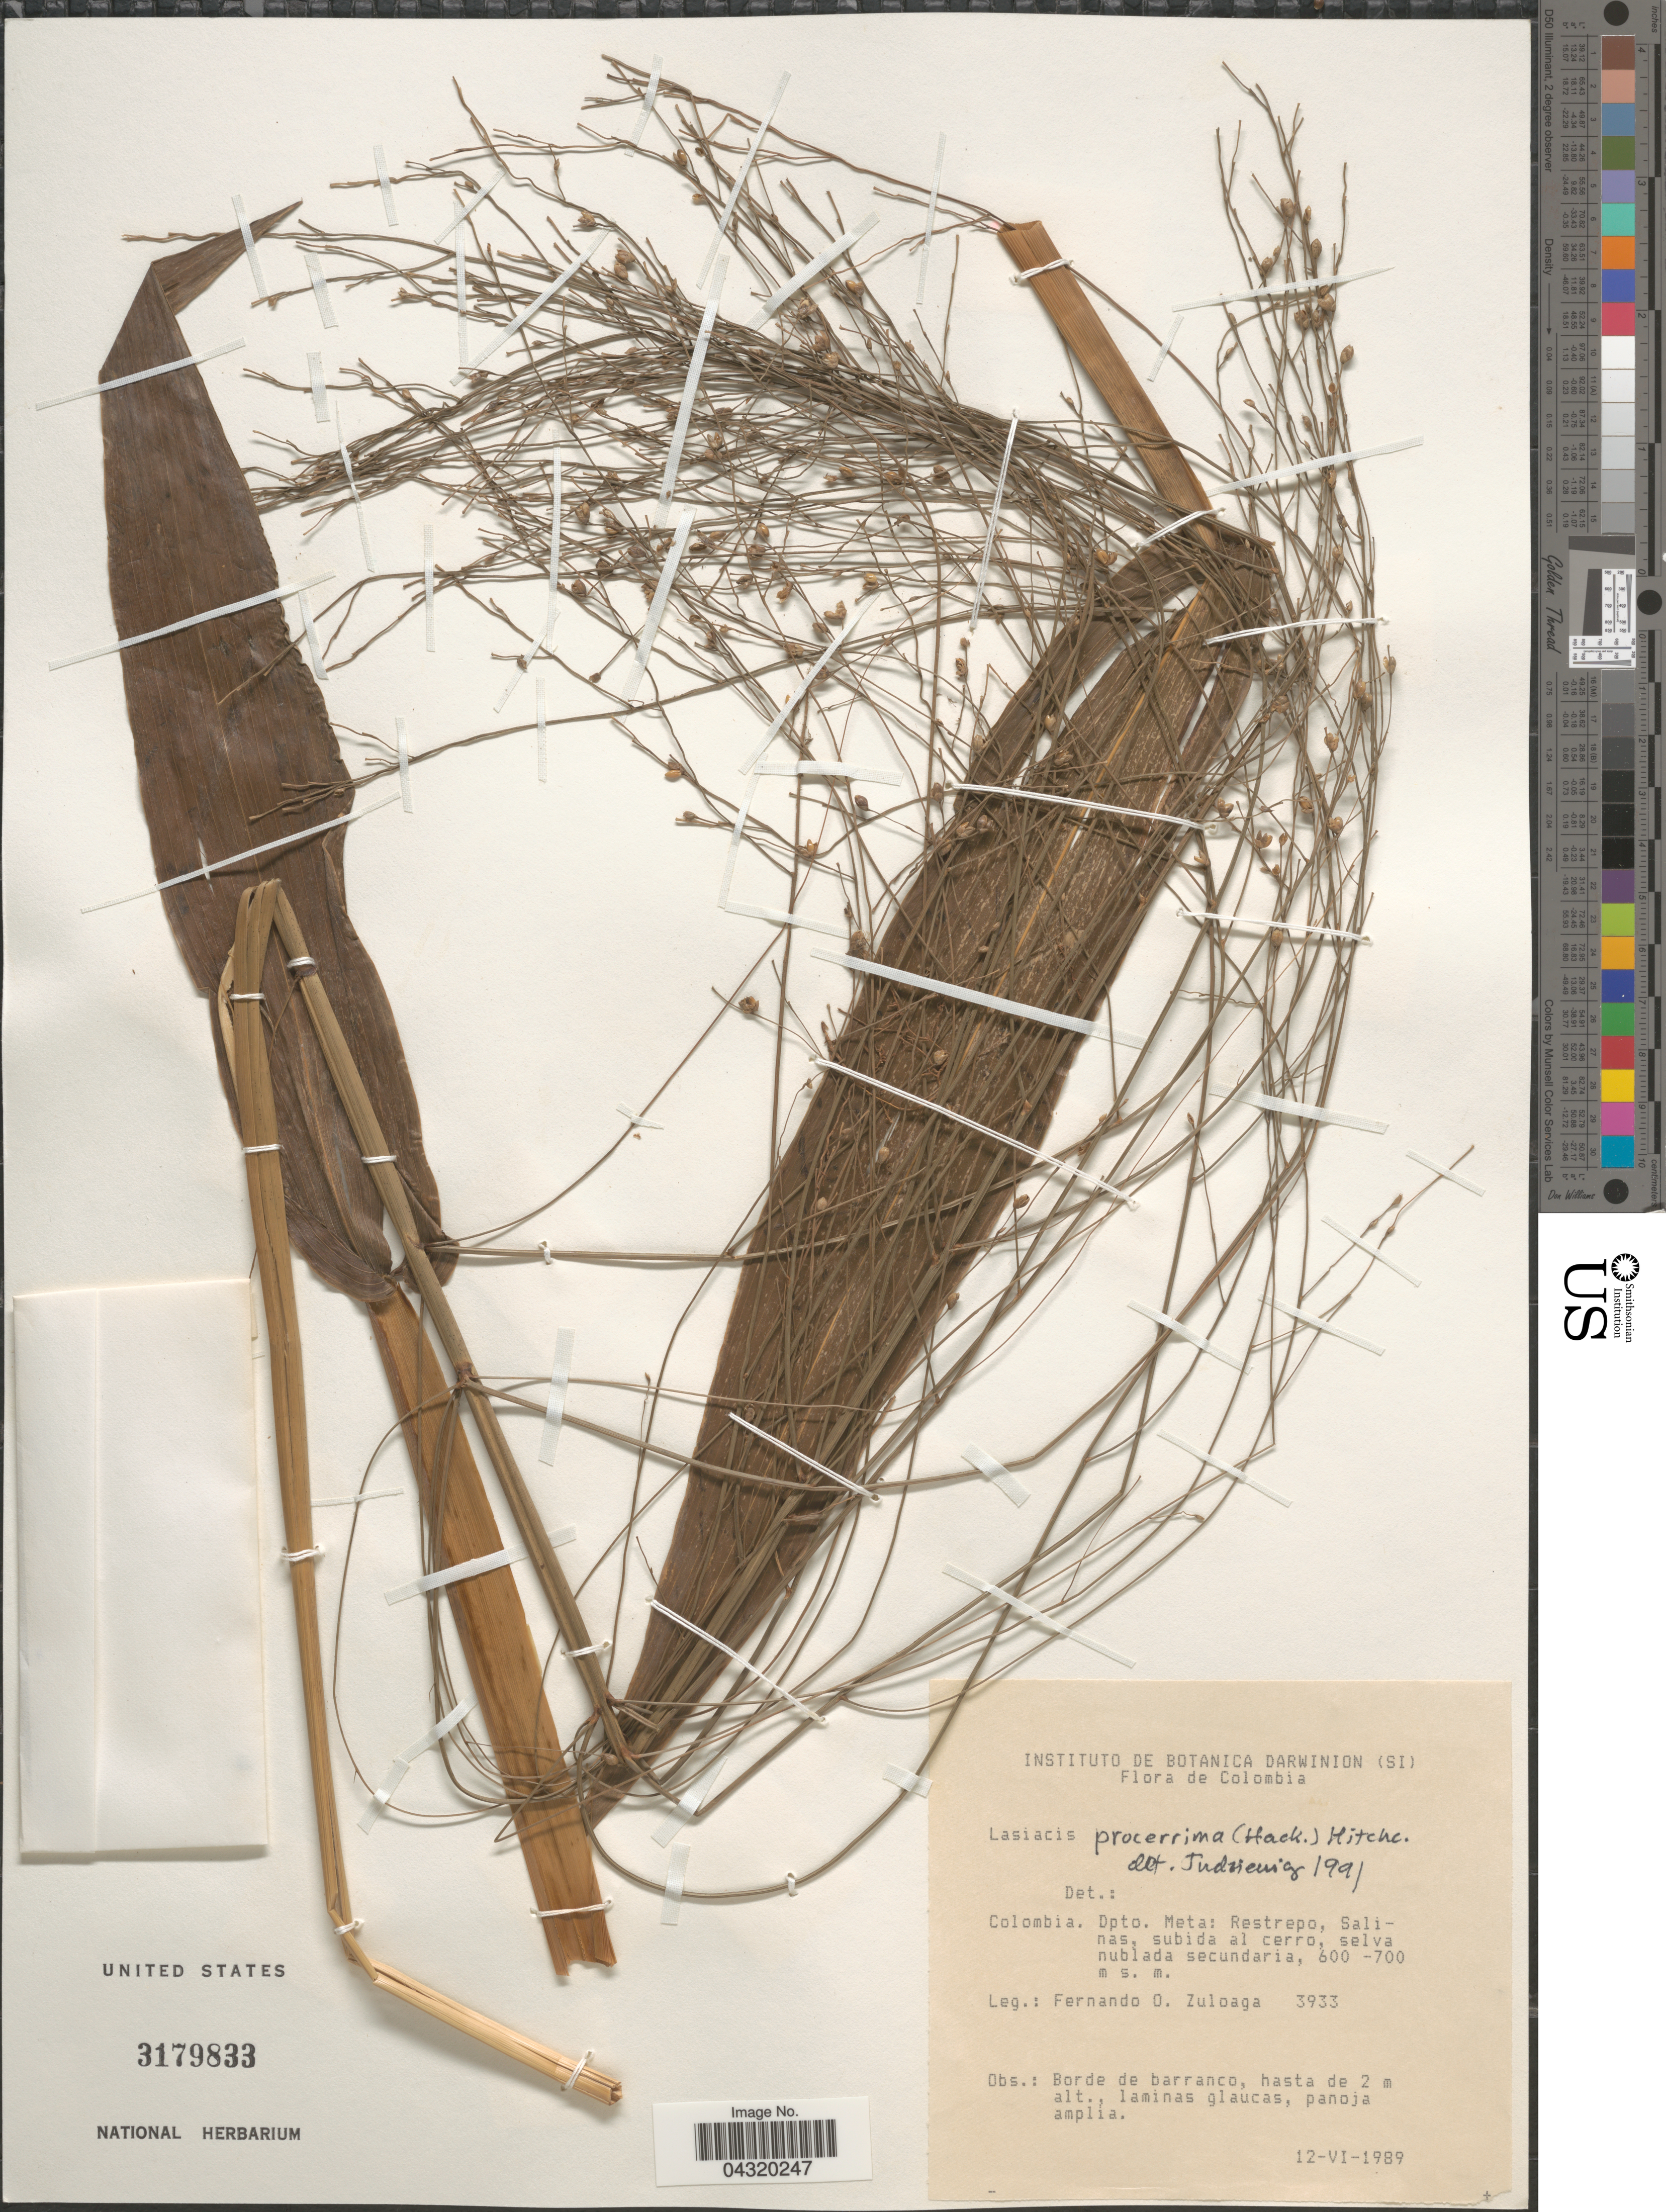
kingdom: Plantae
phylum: Tracheophyta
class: Liliopsida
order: Poales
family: Poaceae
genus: Lasiacis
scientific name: Lasiacis procerrima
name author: (Hack.) Hitchc.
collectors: F. O. Zuloaga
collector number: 3933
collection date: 1989-06-12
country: Colombia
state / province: Meta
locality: Dpto. Meta: Restrepo, Salinas, subida al cerro, selva nublada secundaria.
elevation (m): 600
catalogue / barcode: US 3179833